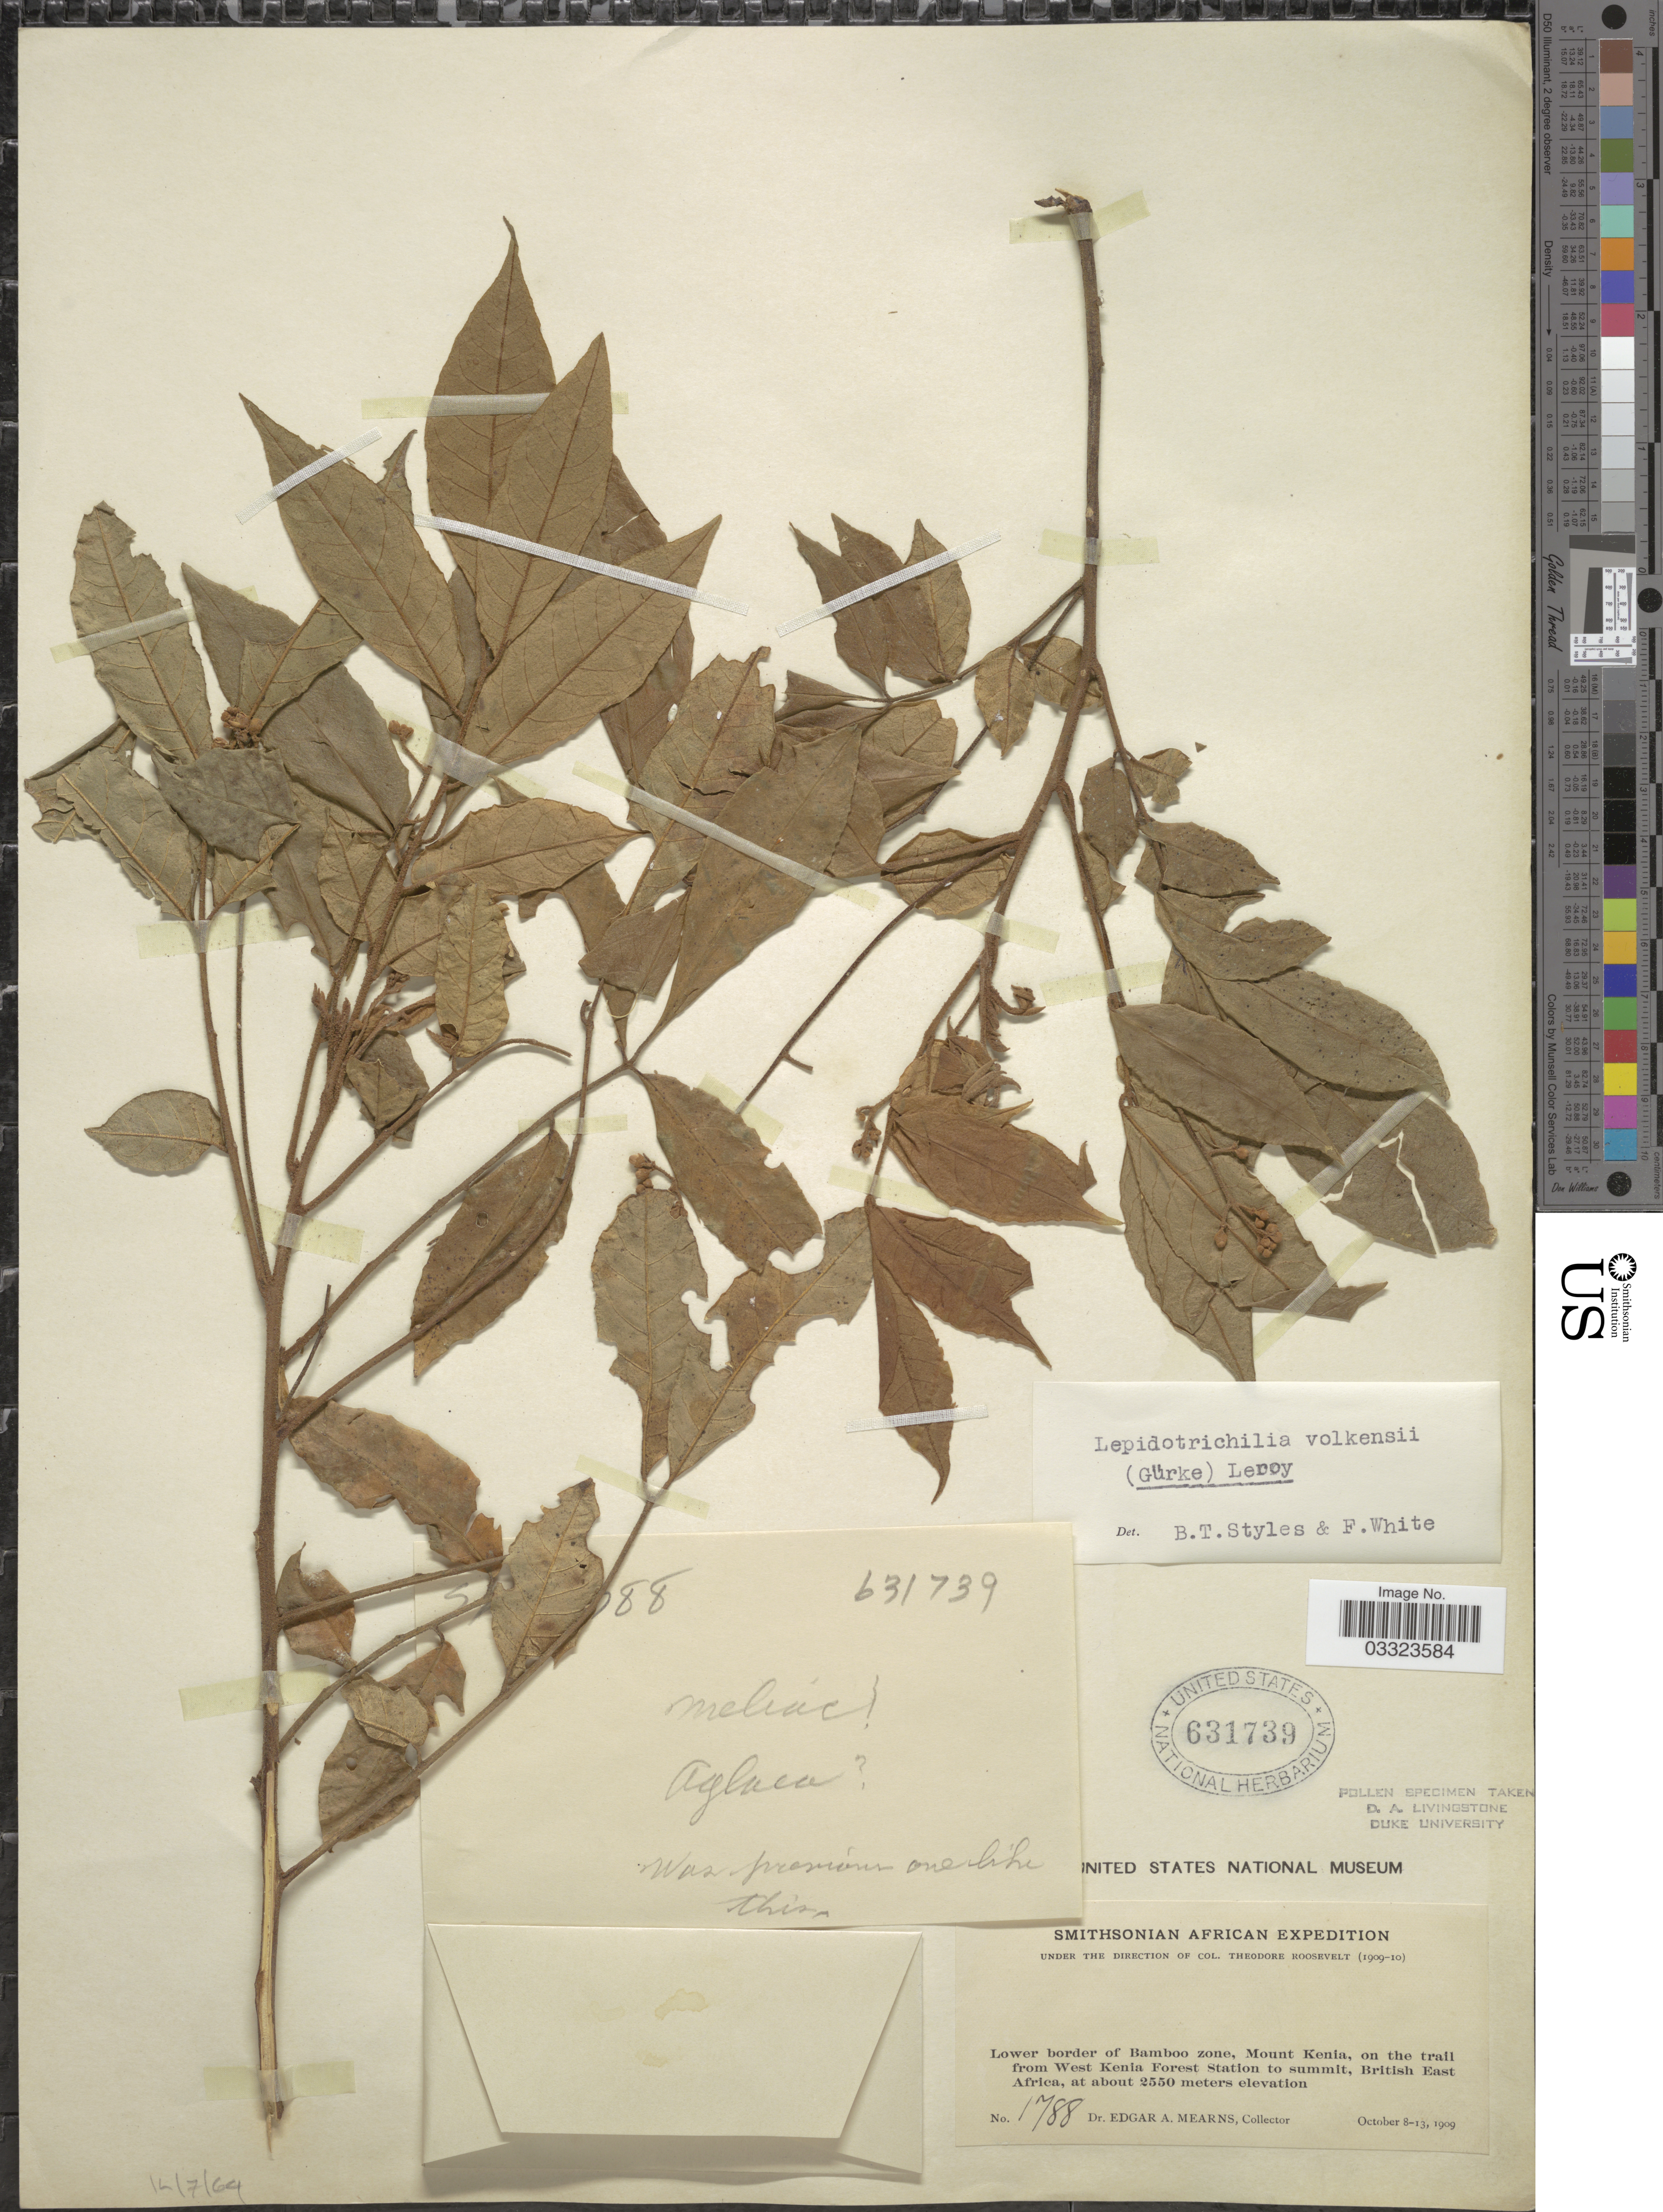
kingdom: Plantae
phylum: Tracheophyta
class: Magnoliopsida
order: Sapindales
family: Meliaceae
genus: Lepidotrichilia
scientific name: Lepidotrichilia volkensii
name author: (Gürke) J.-F. Leroy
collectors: E. A. Mearns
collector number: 1788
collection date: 1909-10-08/1909-10-13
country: Kenya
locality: Lower border of Bamboo zone, Mount Kenia, on the trail from West Kenia Forest Station to summit, British East Africa.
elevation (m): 2550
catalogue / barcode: US 631739